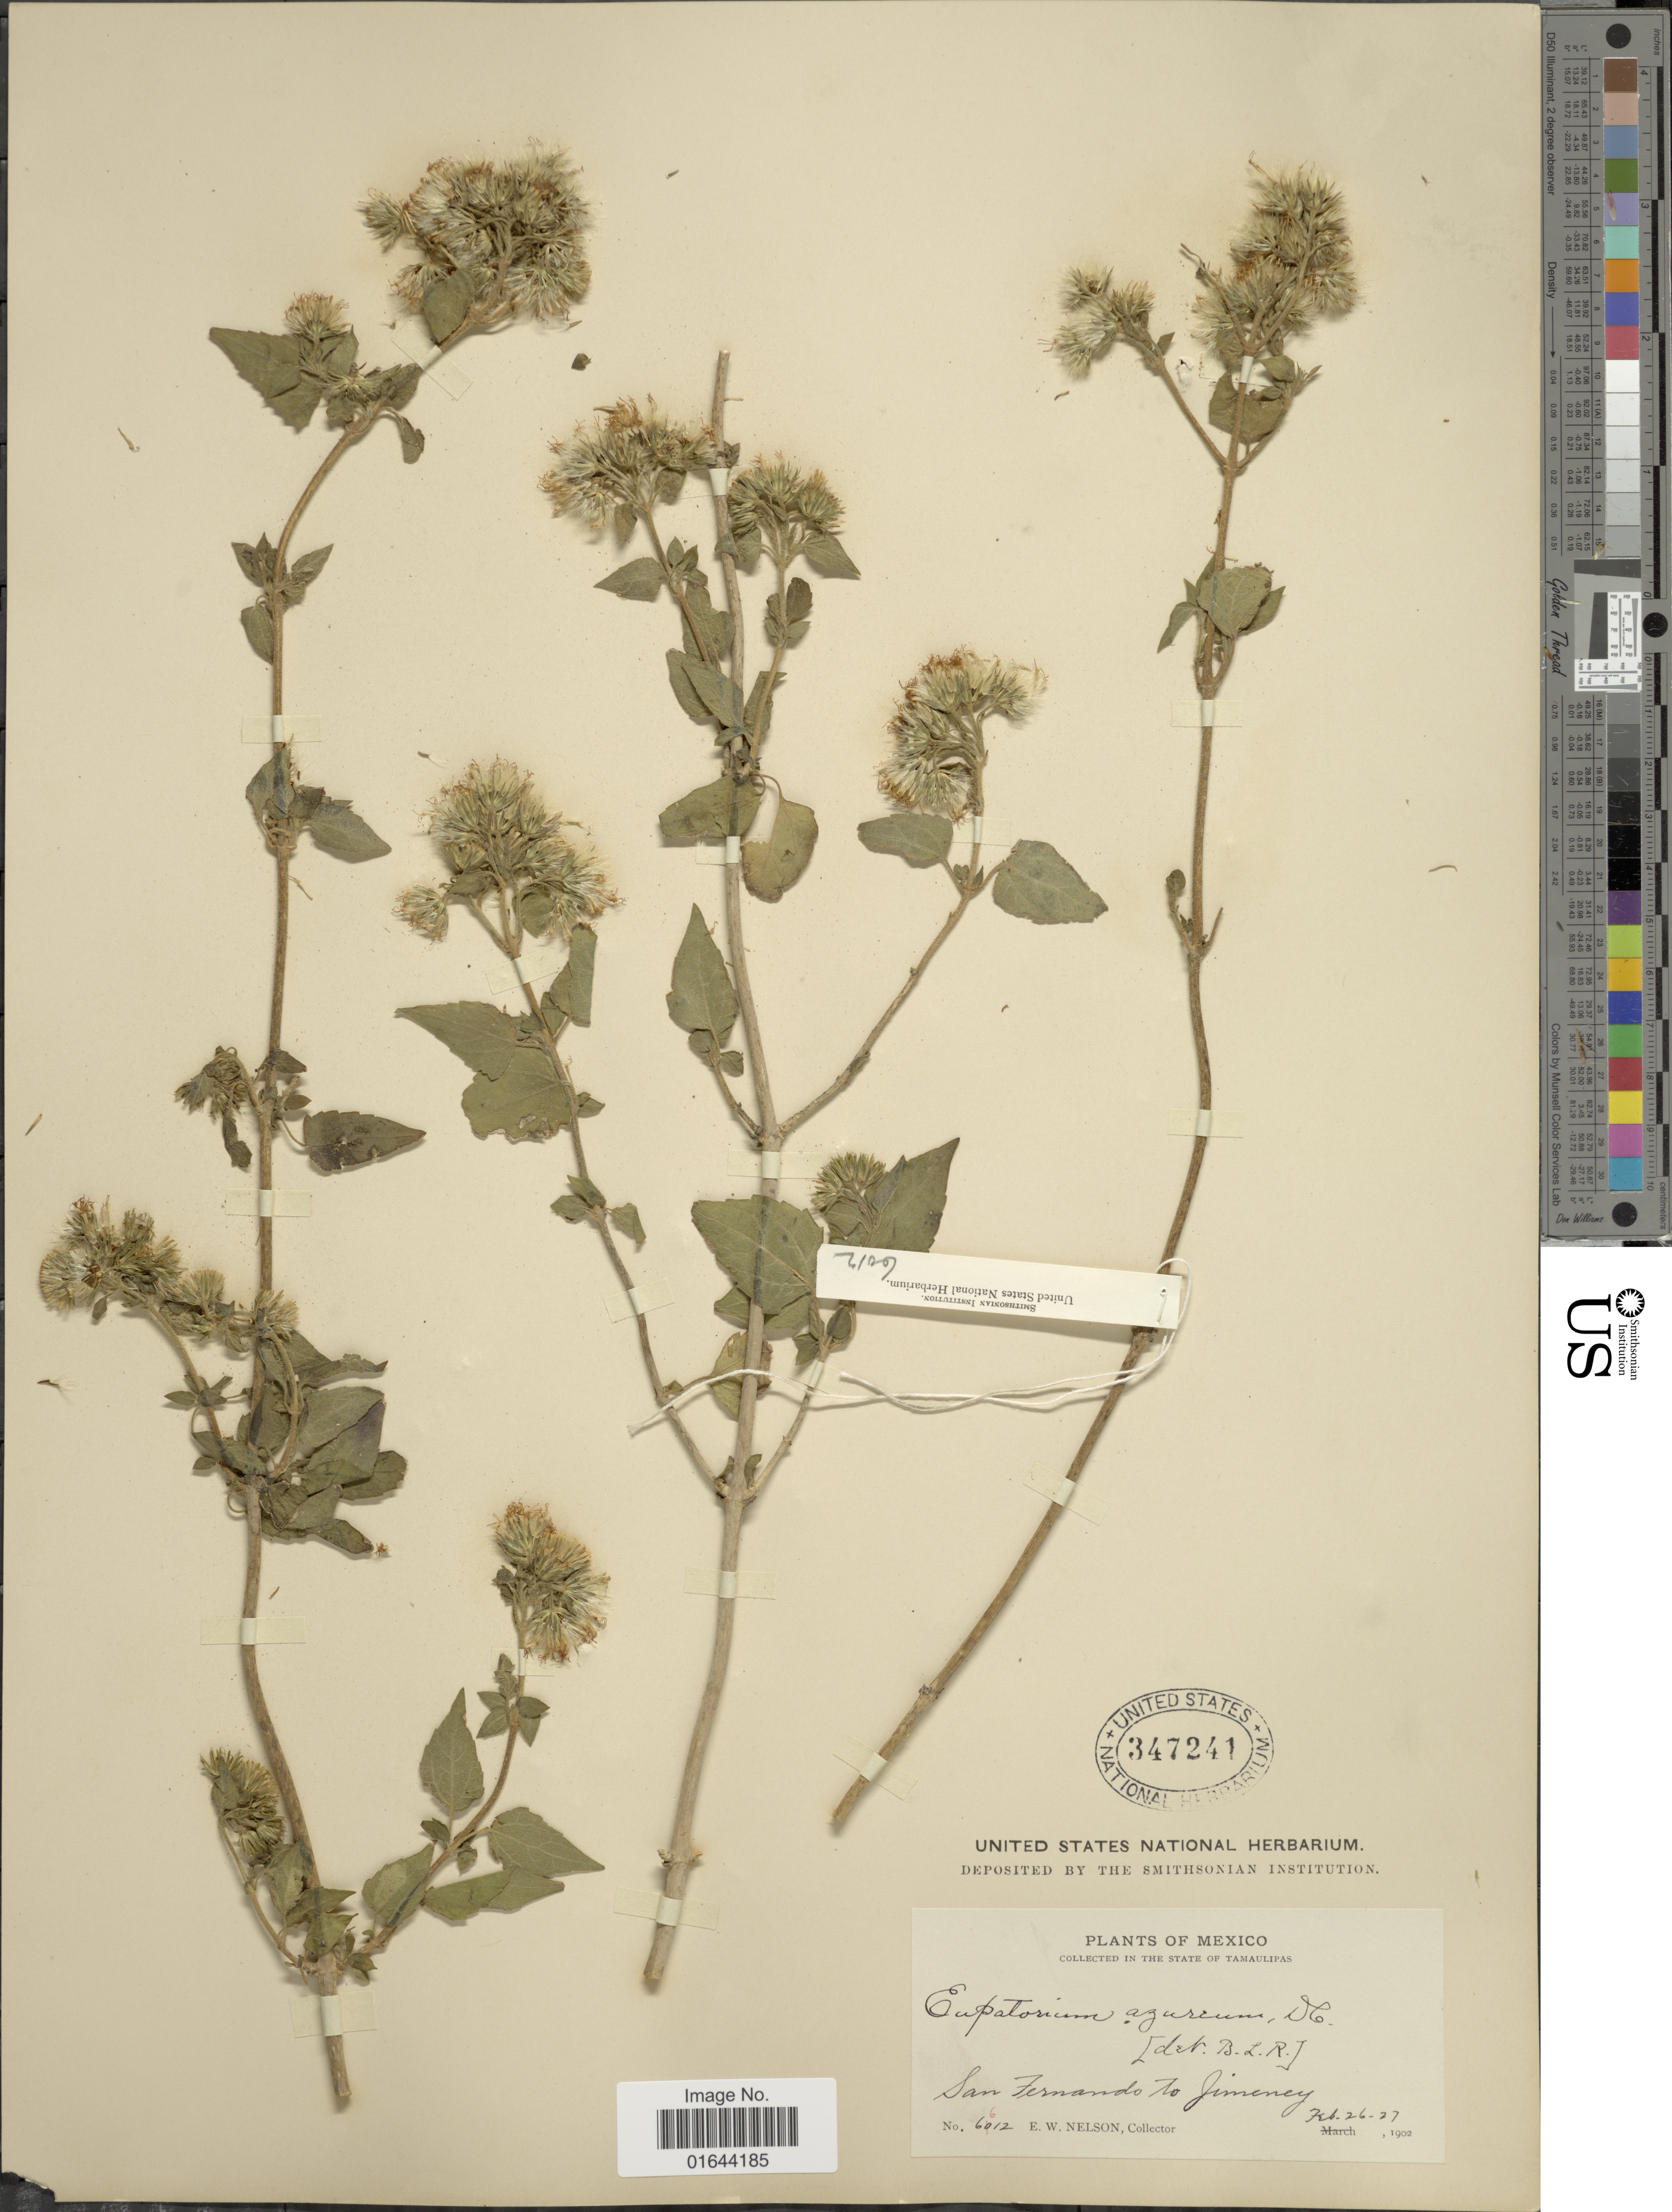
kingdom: Plantae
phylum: Tracheophyta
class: Magnoliopsida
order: Asterales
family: Asteraceae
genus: Tamaulipa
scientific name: Tamaulipa azurea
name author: (DC.) R.M. King & H. Rob.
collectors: E. W. Nelson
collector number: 6612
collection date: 1902-02-26/1902-02-27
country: Mexico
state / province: Tamaulipas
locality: Mexico, State of Tamaulipas. San Fernando to Jimeney.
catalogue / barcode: US 347241